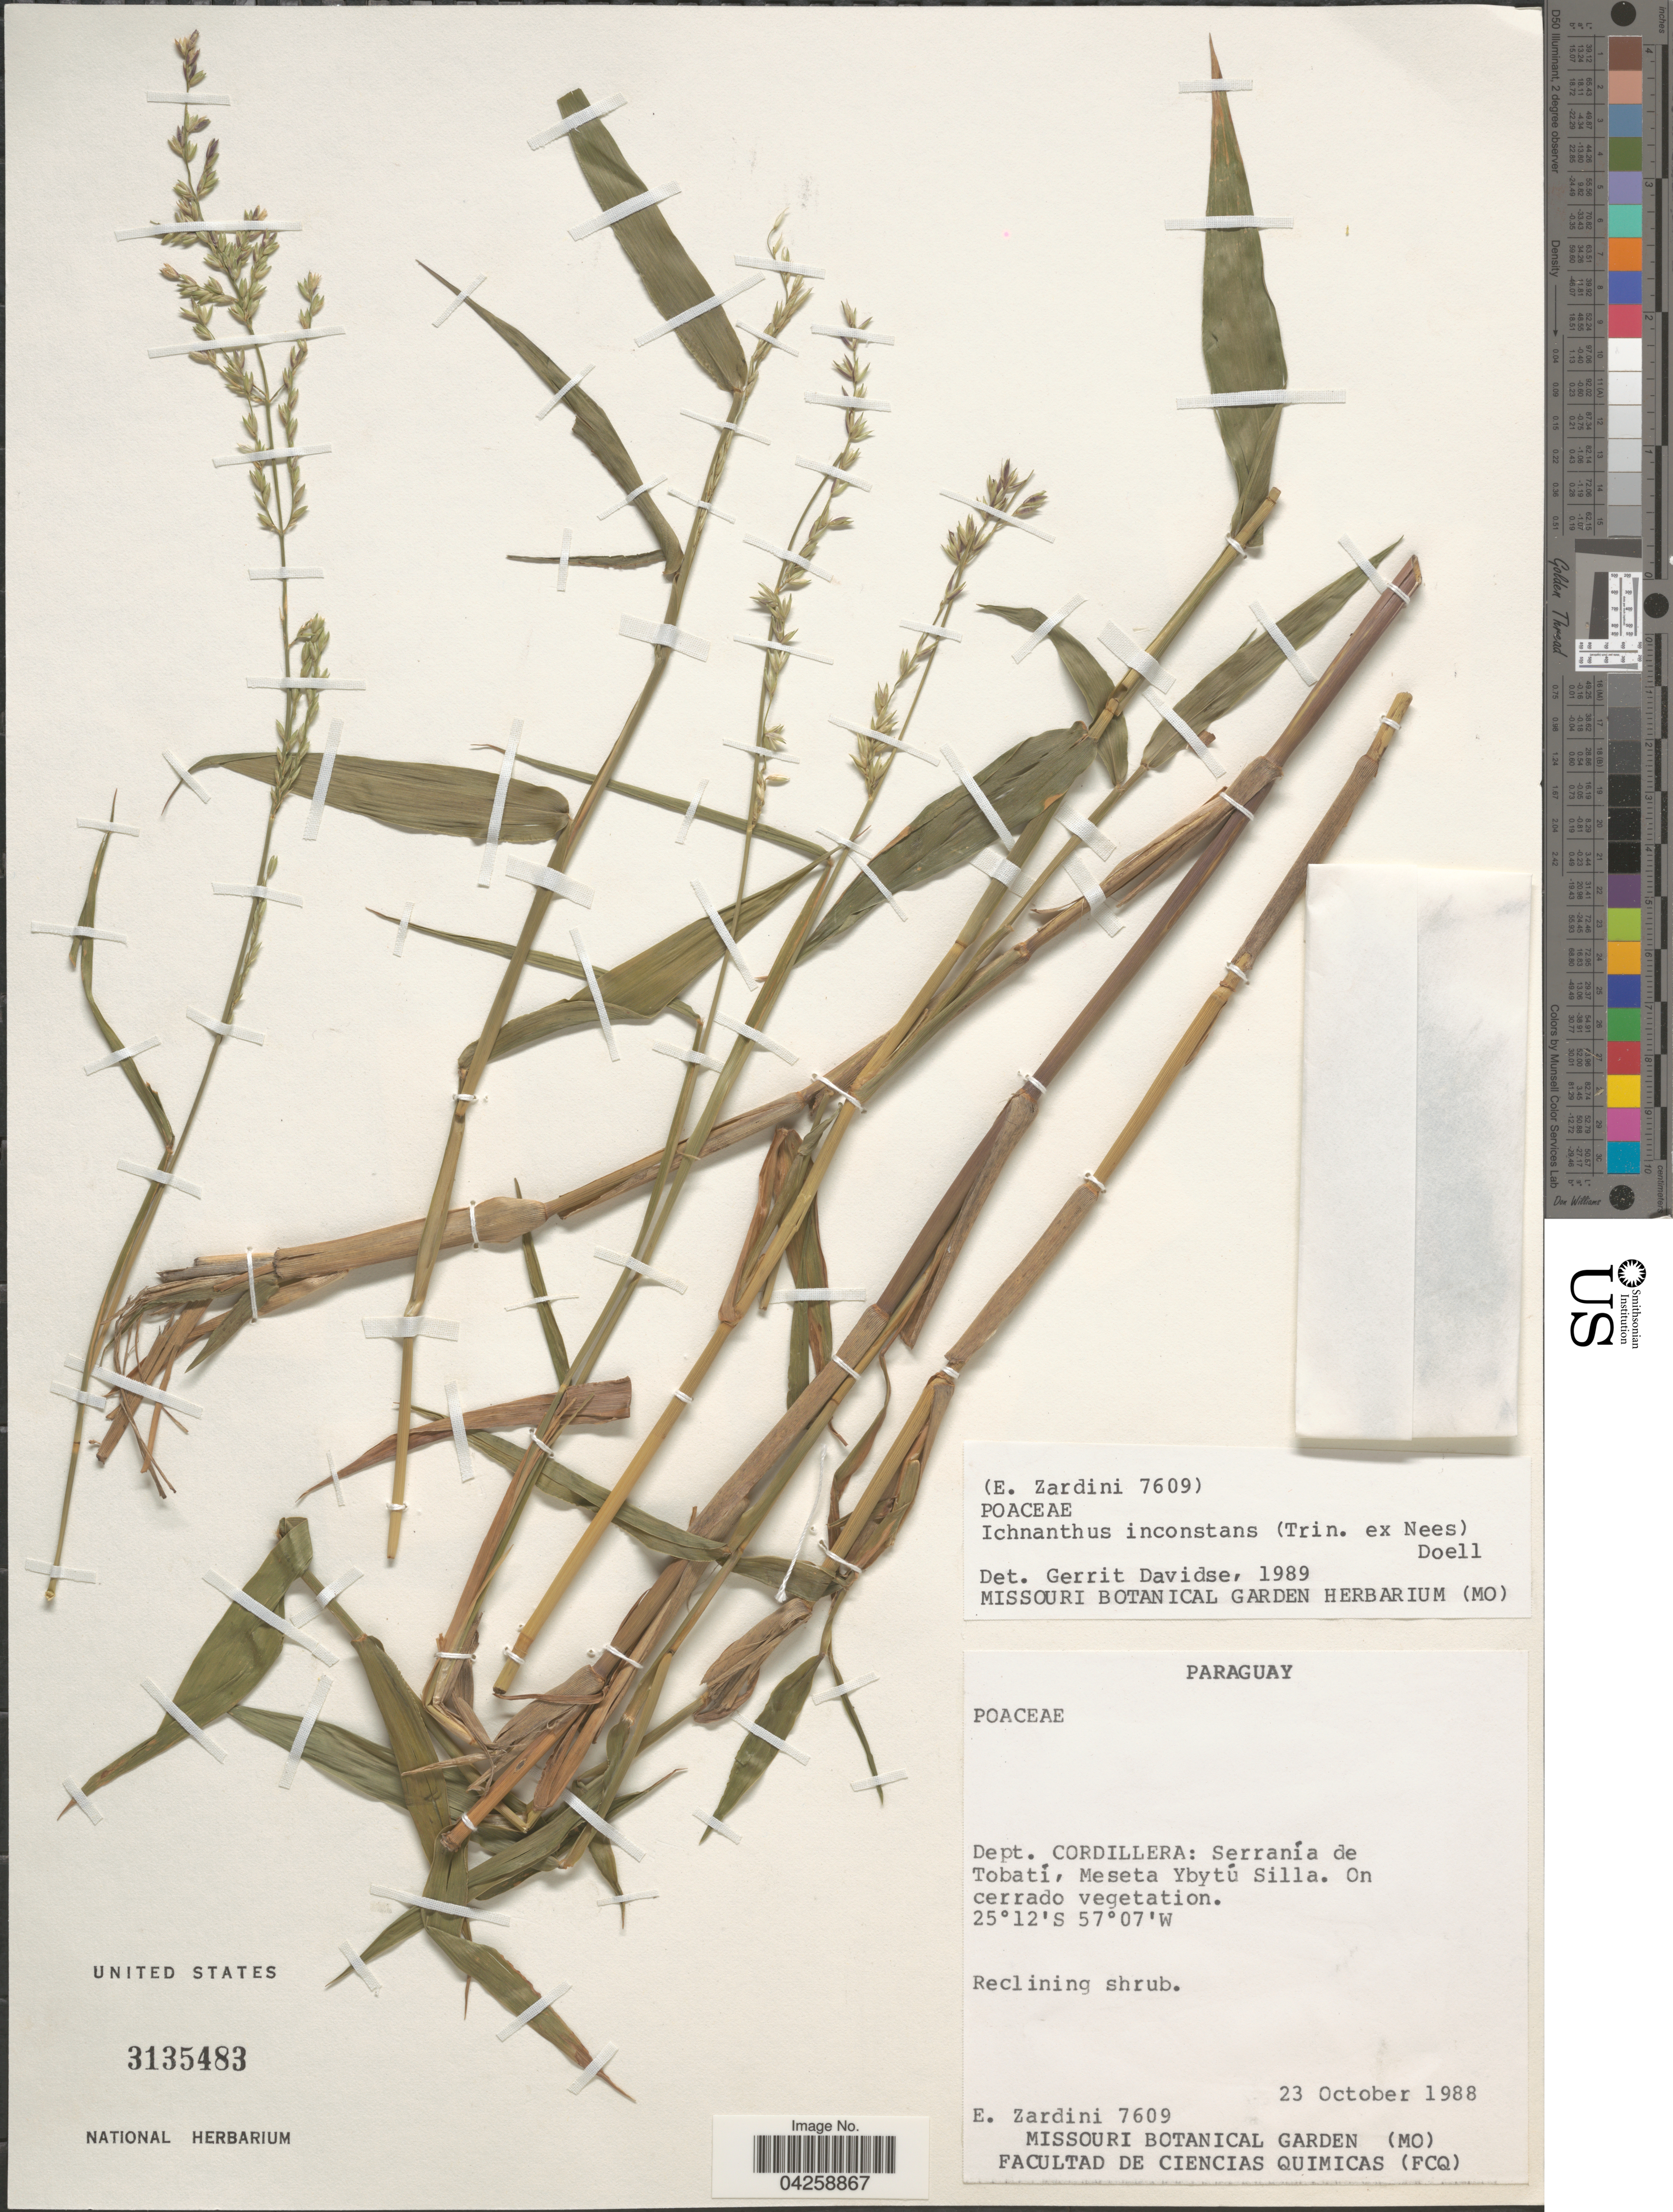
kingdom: Plantae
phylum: Tracheophyta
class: Liliopsida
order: Poales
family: Poaceae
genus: Ichnanthus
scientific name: Ichnanthus inconstans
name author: (Trin. ex Nees) Döll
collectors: E. Zardini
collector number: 7609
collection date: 1988-10-23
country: Paraguay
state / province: Cordillera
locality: Dept. Cordillera: Serranía de Tobatí, Meseta Ybytú Silla.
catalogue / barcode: US 3135483